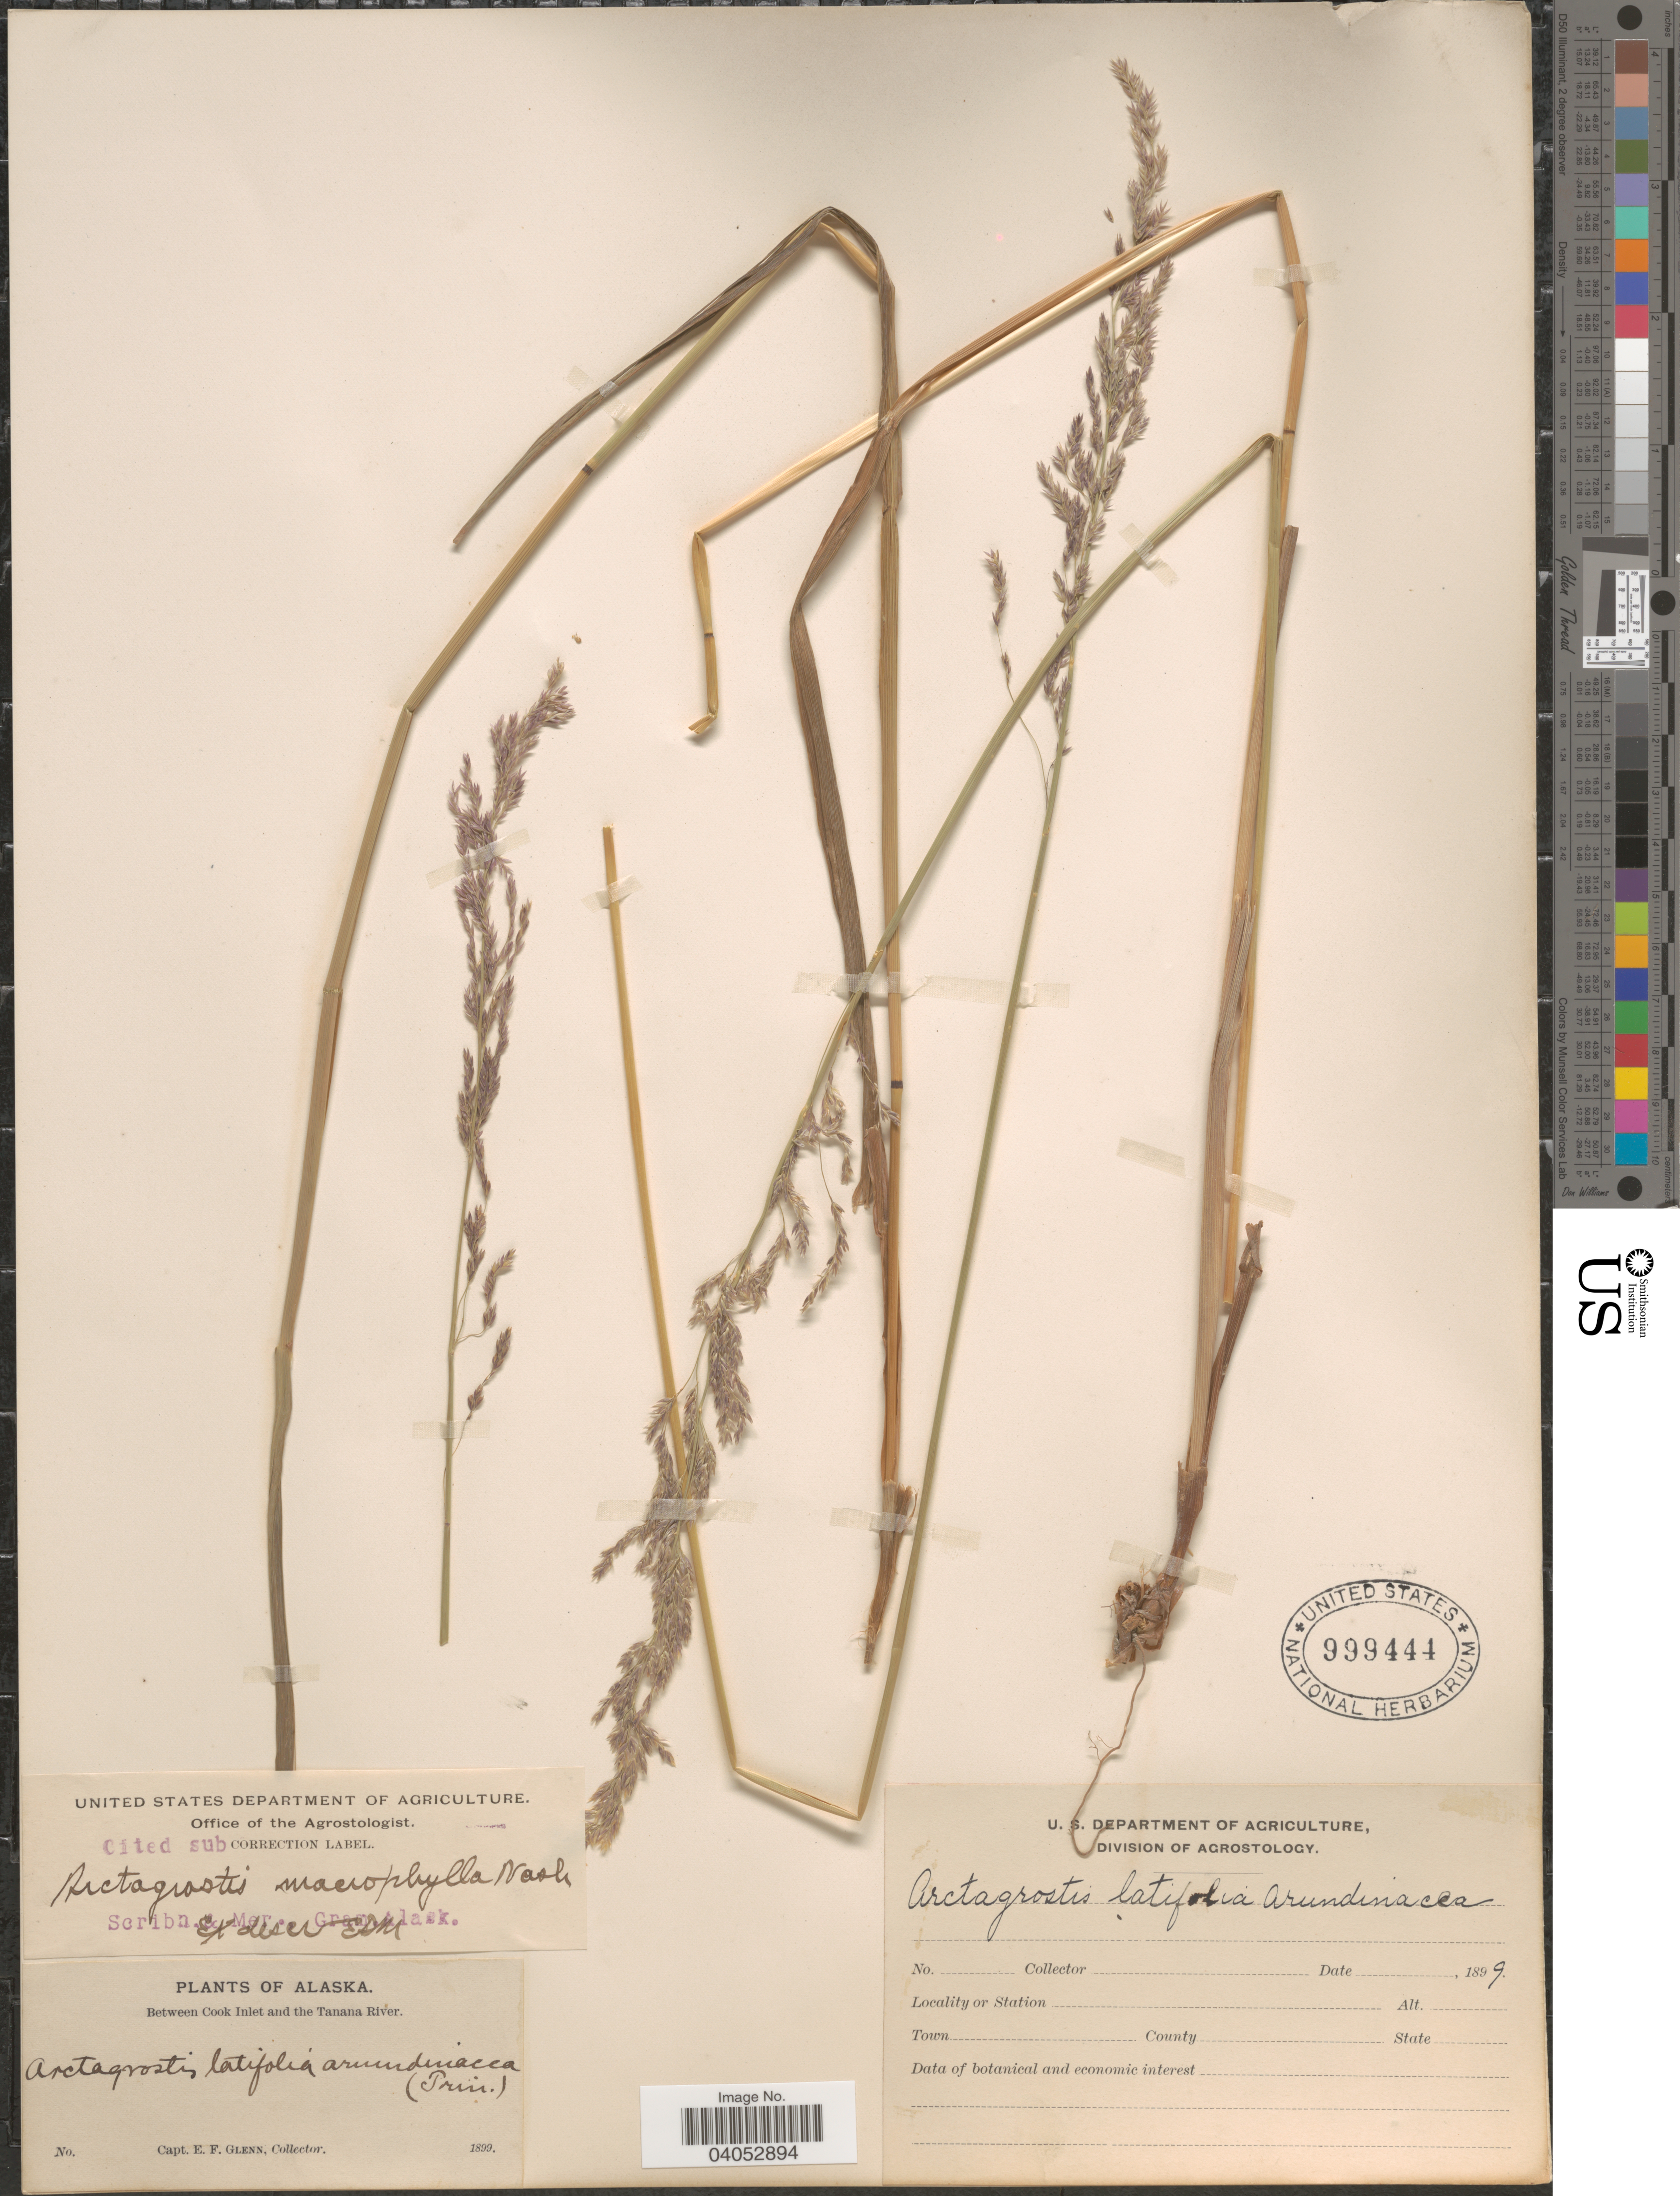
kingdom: Plantae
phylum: Tracheophyta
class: Liliopsida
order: Poales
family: Poaceae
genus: Arctagrostis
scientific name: Arctagrostis latifolia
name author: (R. Br.) Griseb.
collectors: E. Glenn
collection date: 1899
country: United States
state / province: Alaska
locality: Between Cook Inlet and the Tanana River.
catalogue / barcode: US 999444